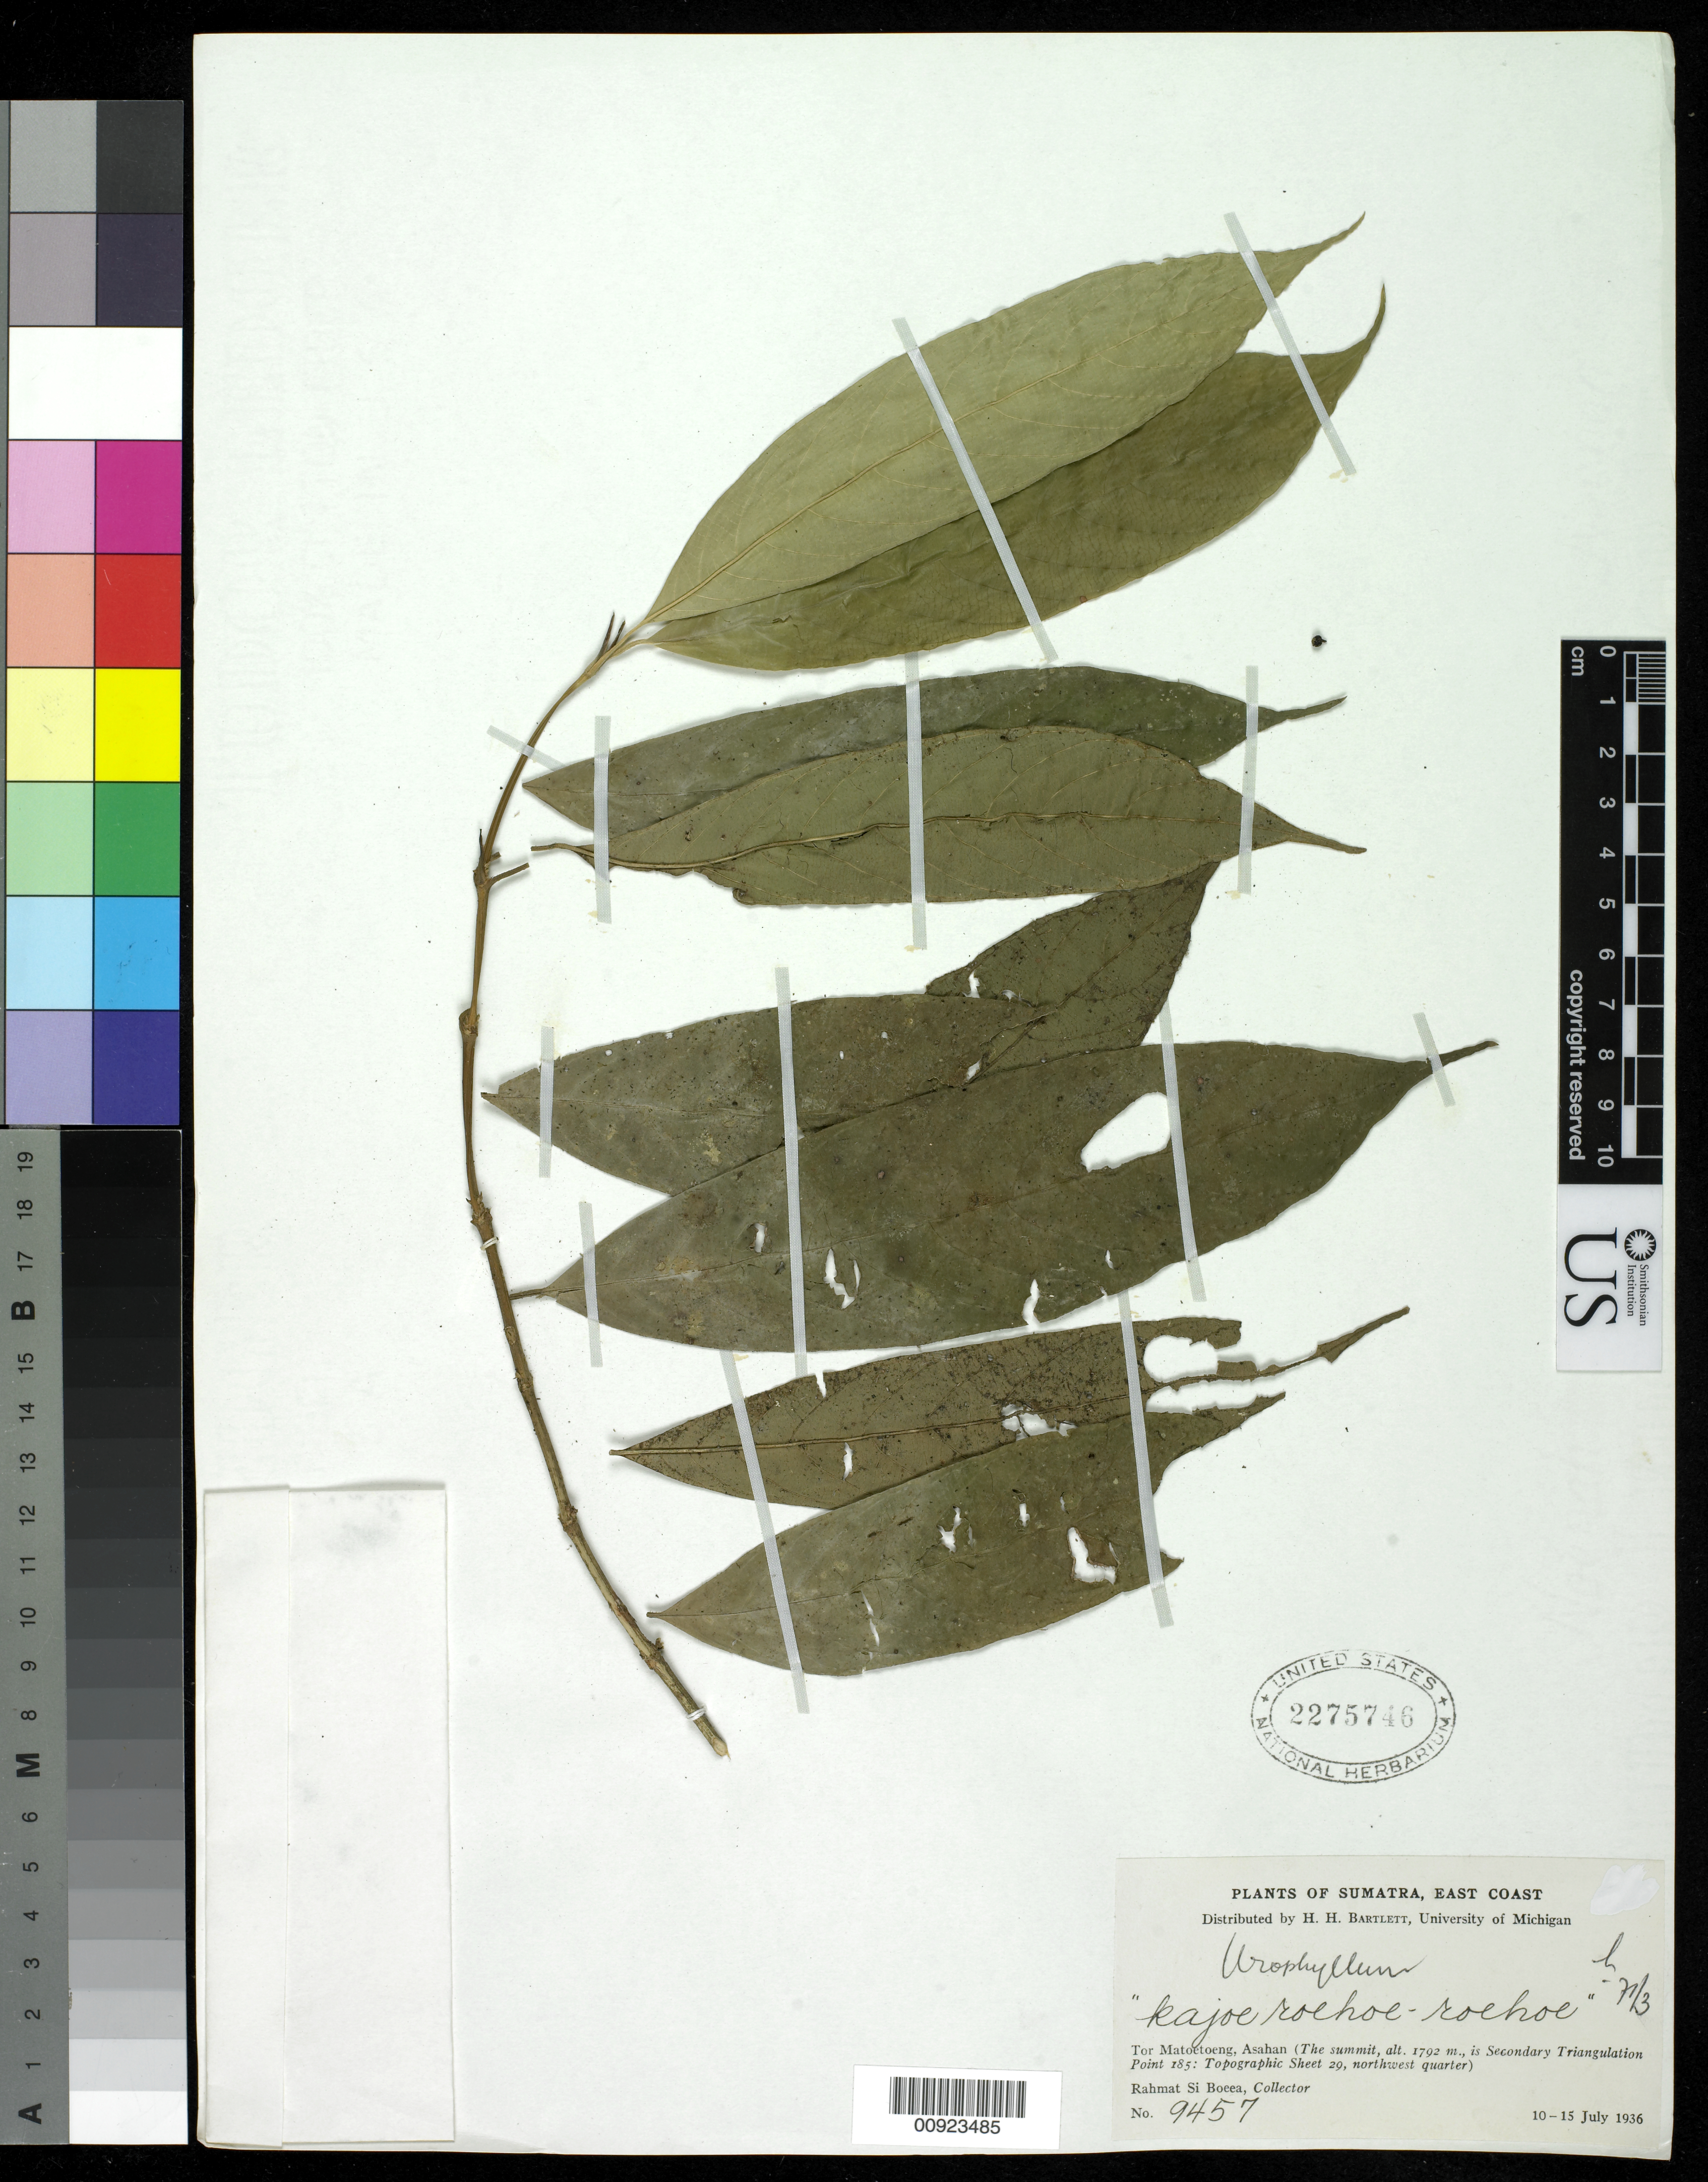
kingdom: Plantae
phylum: Tracheophyta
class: Magnoliopsida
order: Gentianales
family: Rubiaceae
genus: Urophyllum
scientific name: Urophyllum sp.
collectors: Rahmat Si Boeea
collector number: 9457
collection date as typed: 10 Jul 1936 to 15 Jul 1936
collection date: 1936-07-10/1936-07-15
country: Indonesia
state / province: Sumatra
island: Sumatra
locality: East coast, Tor Matoetoeng, Asahan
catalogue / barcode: US 2275746